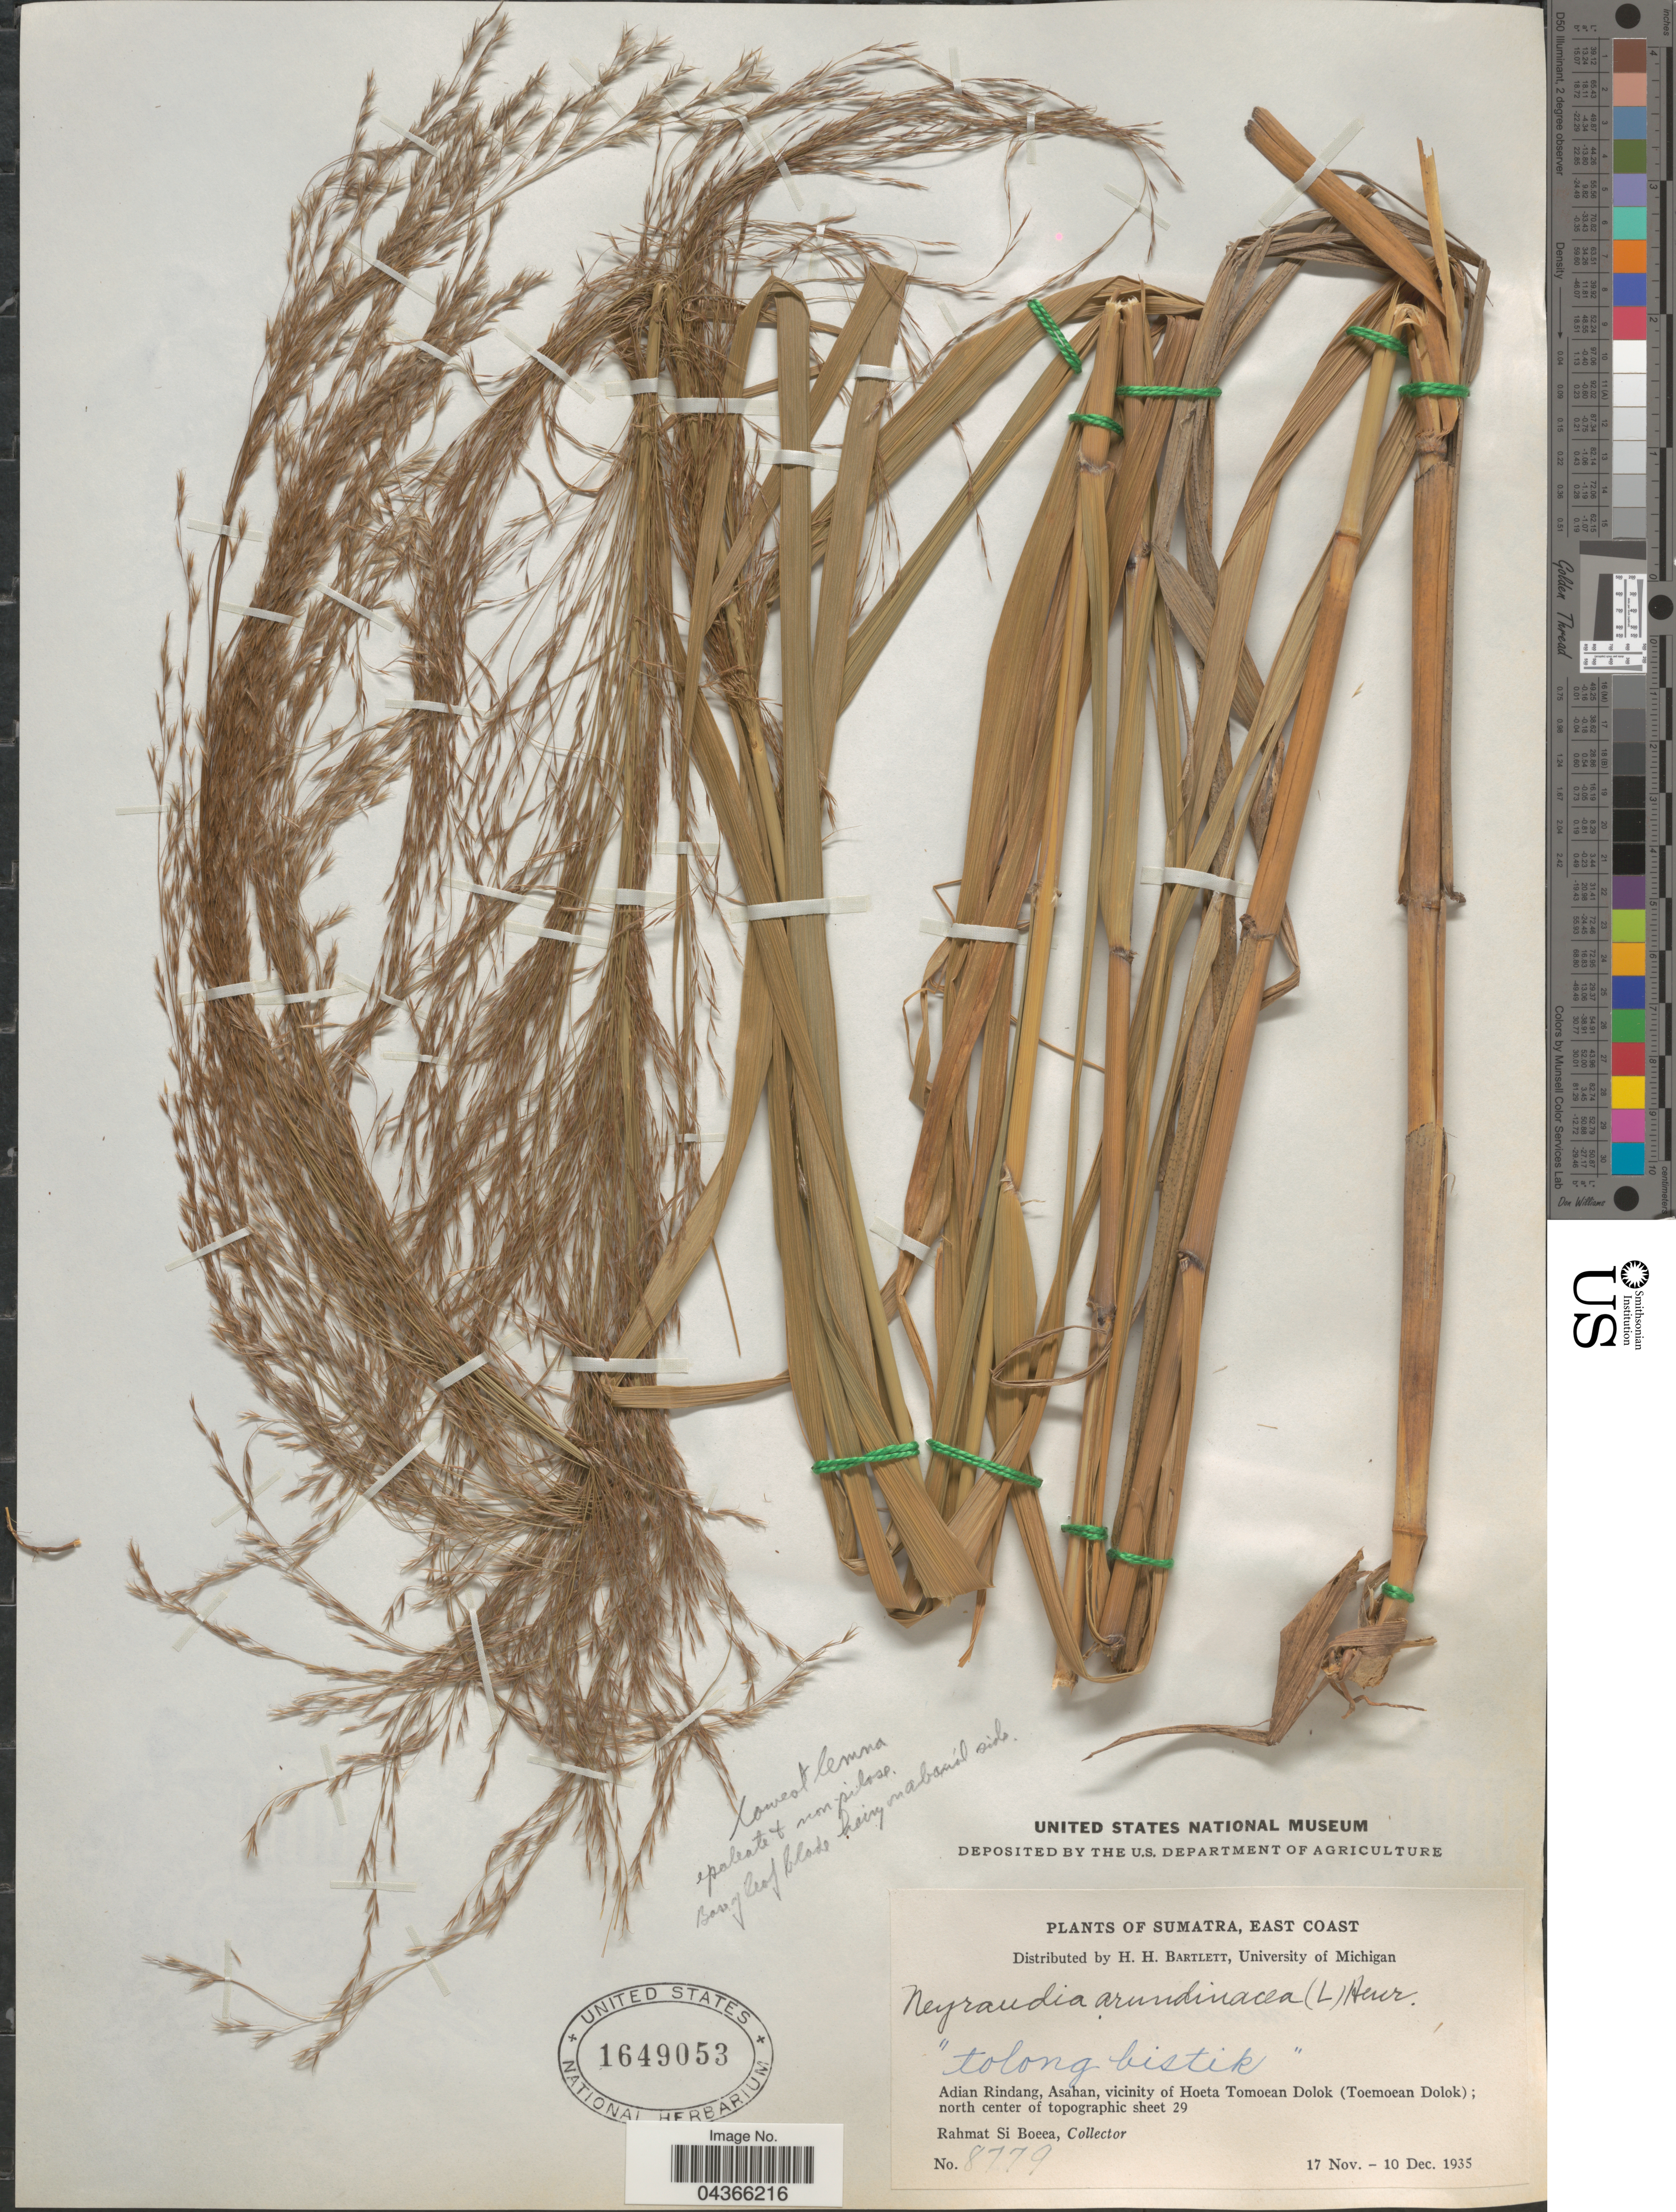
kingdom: Plantae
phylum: Tracheophyta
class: Liliopsida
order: Poales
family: Poaceae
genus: Neyraudia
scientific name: Neyraudia arundinacea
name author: (L.) Henr.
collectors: Rahmat Si Boeea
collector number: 8779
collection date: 1935-11-17/1935-12-10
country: Indonesia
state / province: Sumatra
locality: East Coast. Adian Rindang, Asahan, vicinity of Hoeta Tomoean Dolok (Toemoean Dolok); north center of topographic sheet 29.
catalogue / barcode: US 1649053